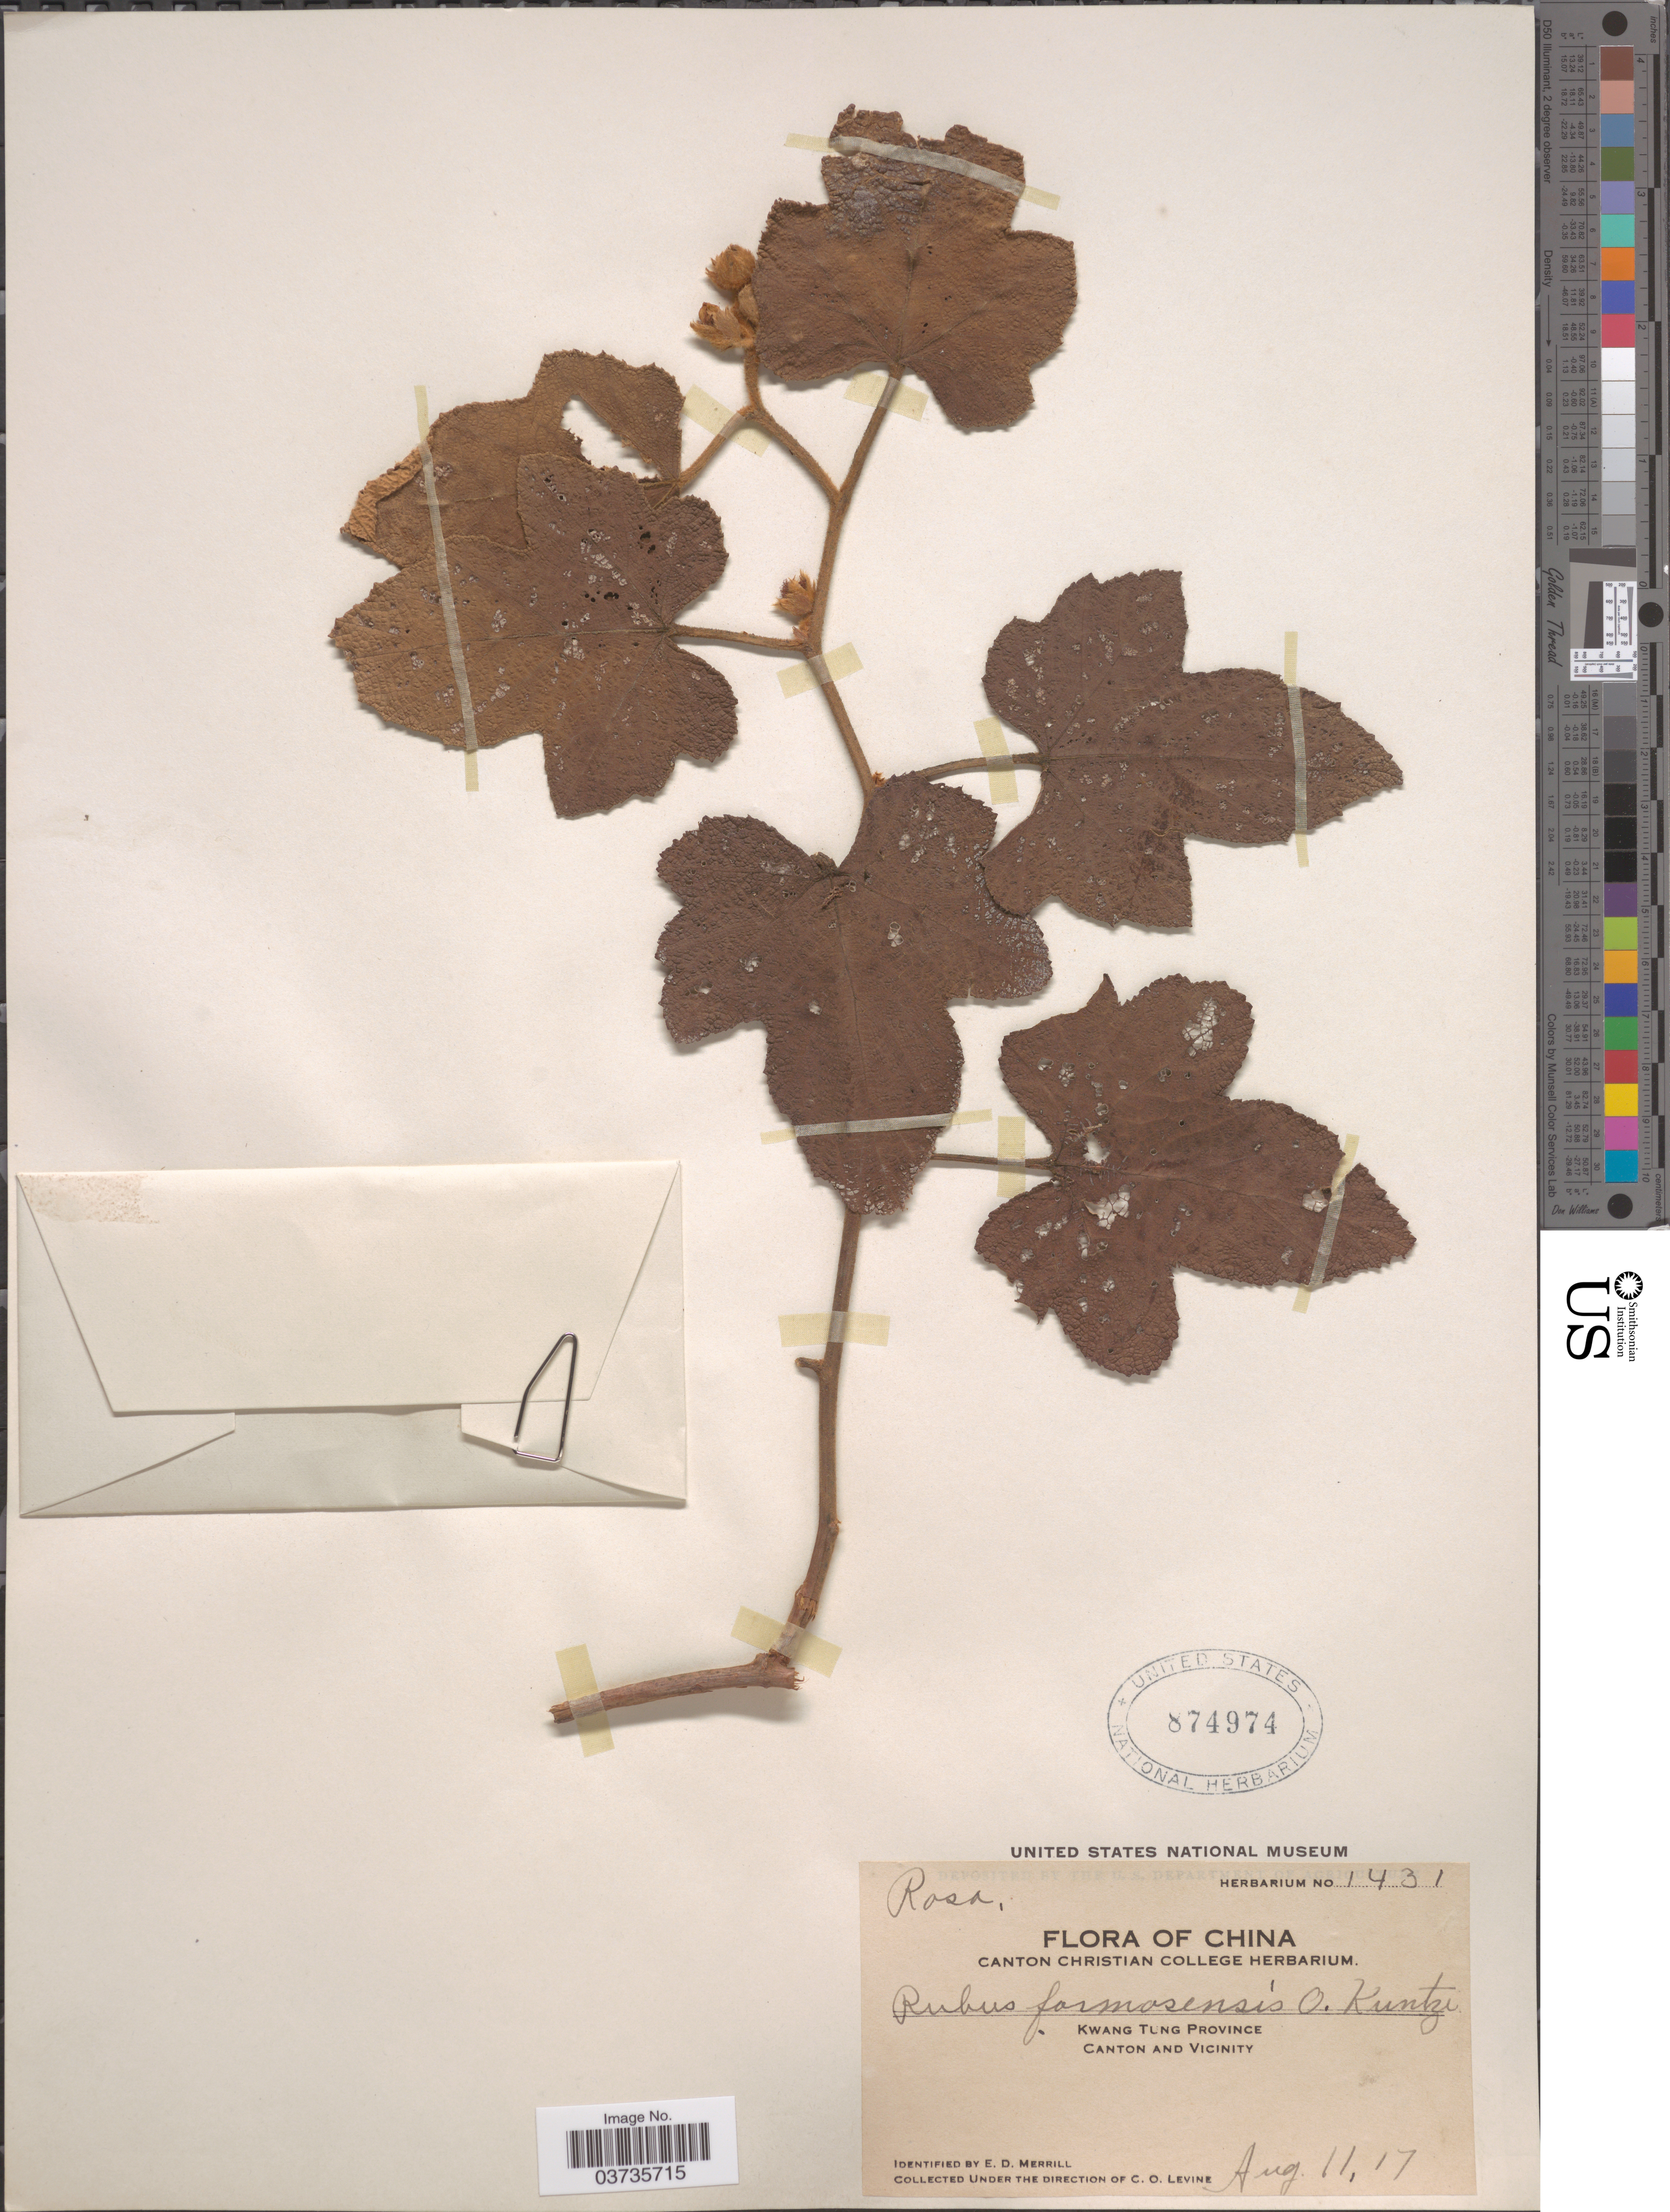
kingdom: Plantae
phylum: Tracheophyta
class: Magnoliopsida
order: Rosales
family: Rosaceae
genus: Rubus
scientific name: Rubus formosensis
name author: Kuntze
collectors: C. O. Levine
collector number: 1431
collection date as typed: Transcribed d/m/y: 11/8/17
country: China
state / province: Guangdong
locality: Kwang Tung Province, Canton and Vicinity.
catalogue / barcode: US 874974